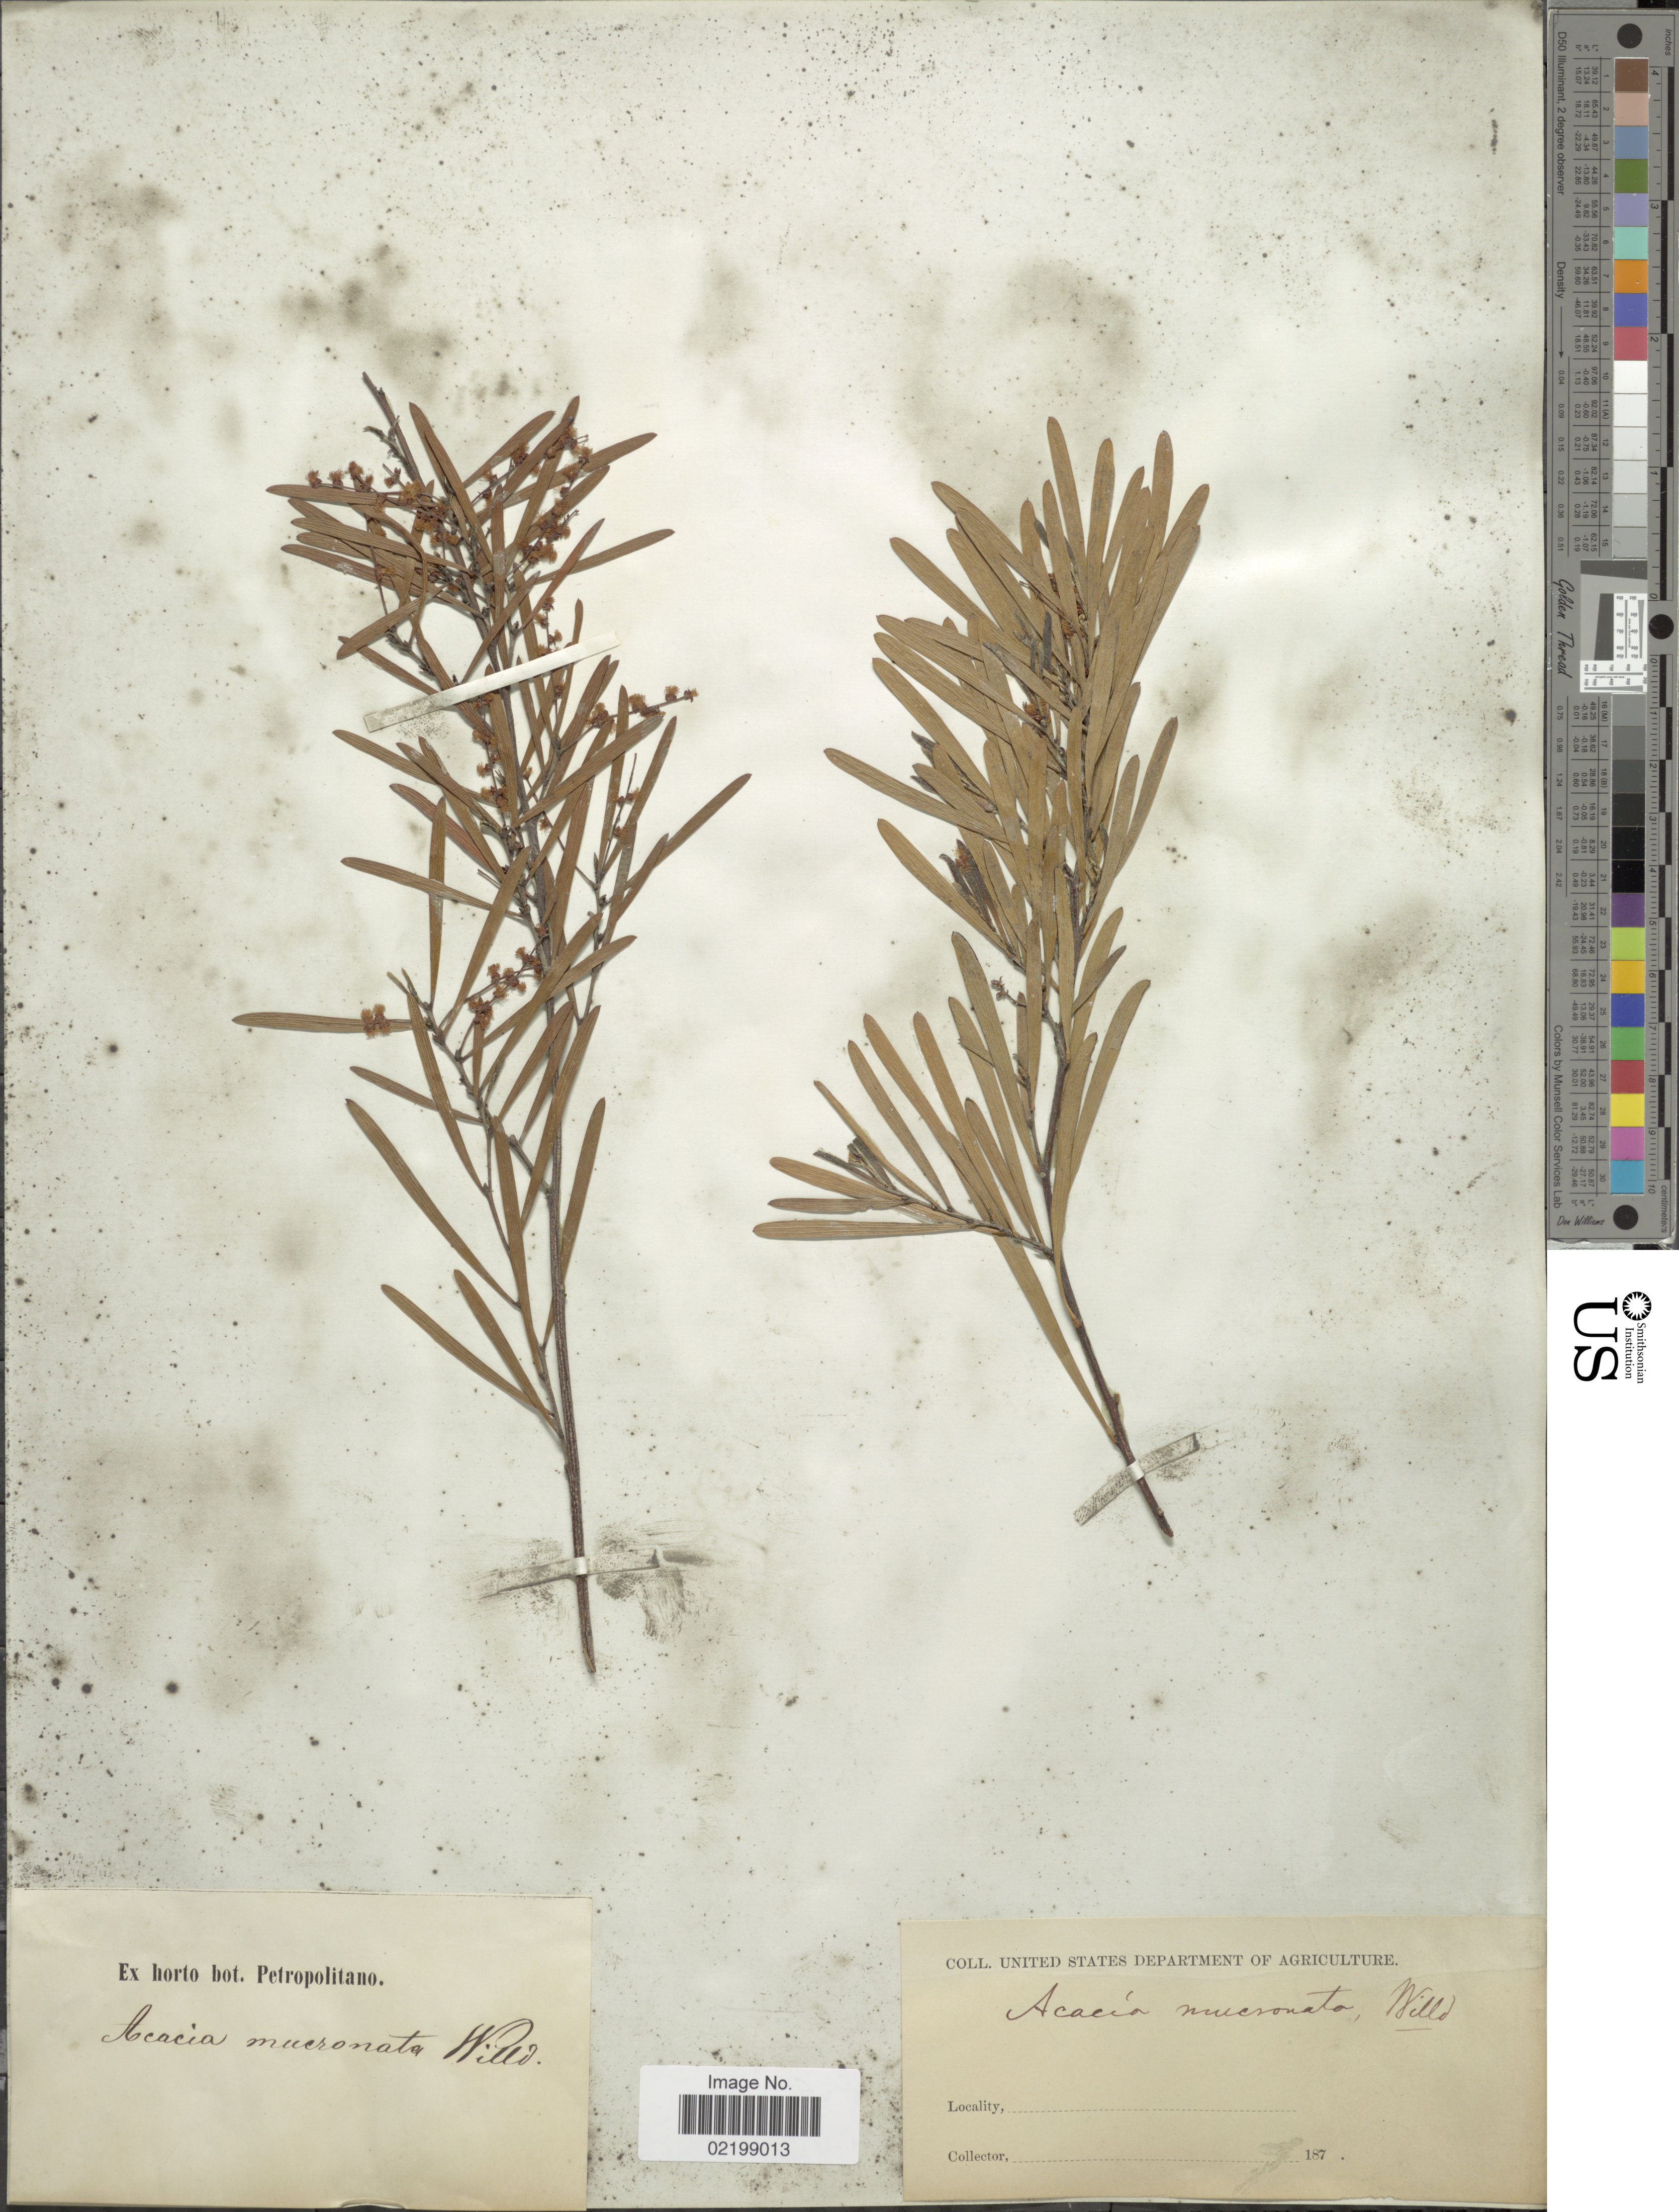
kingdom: Plantae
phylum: Tracheophyta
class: Magnoliopsida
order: Fabales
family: Fabaceae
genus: Acacia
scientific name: Acacia mucronata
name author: Willd.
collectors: ex Horto Bot. Petropolitano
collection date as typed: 187